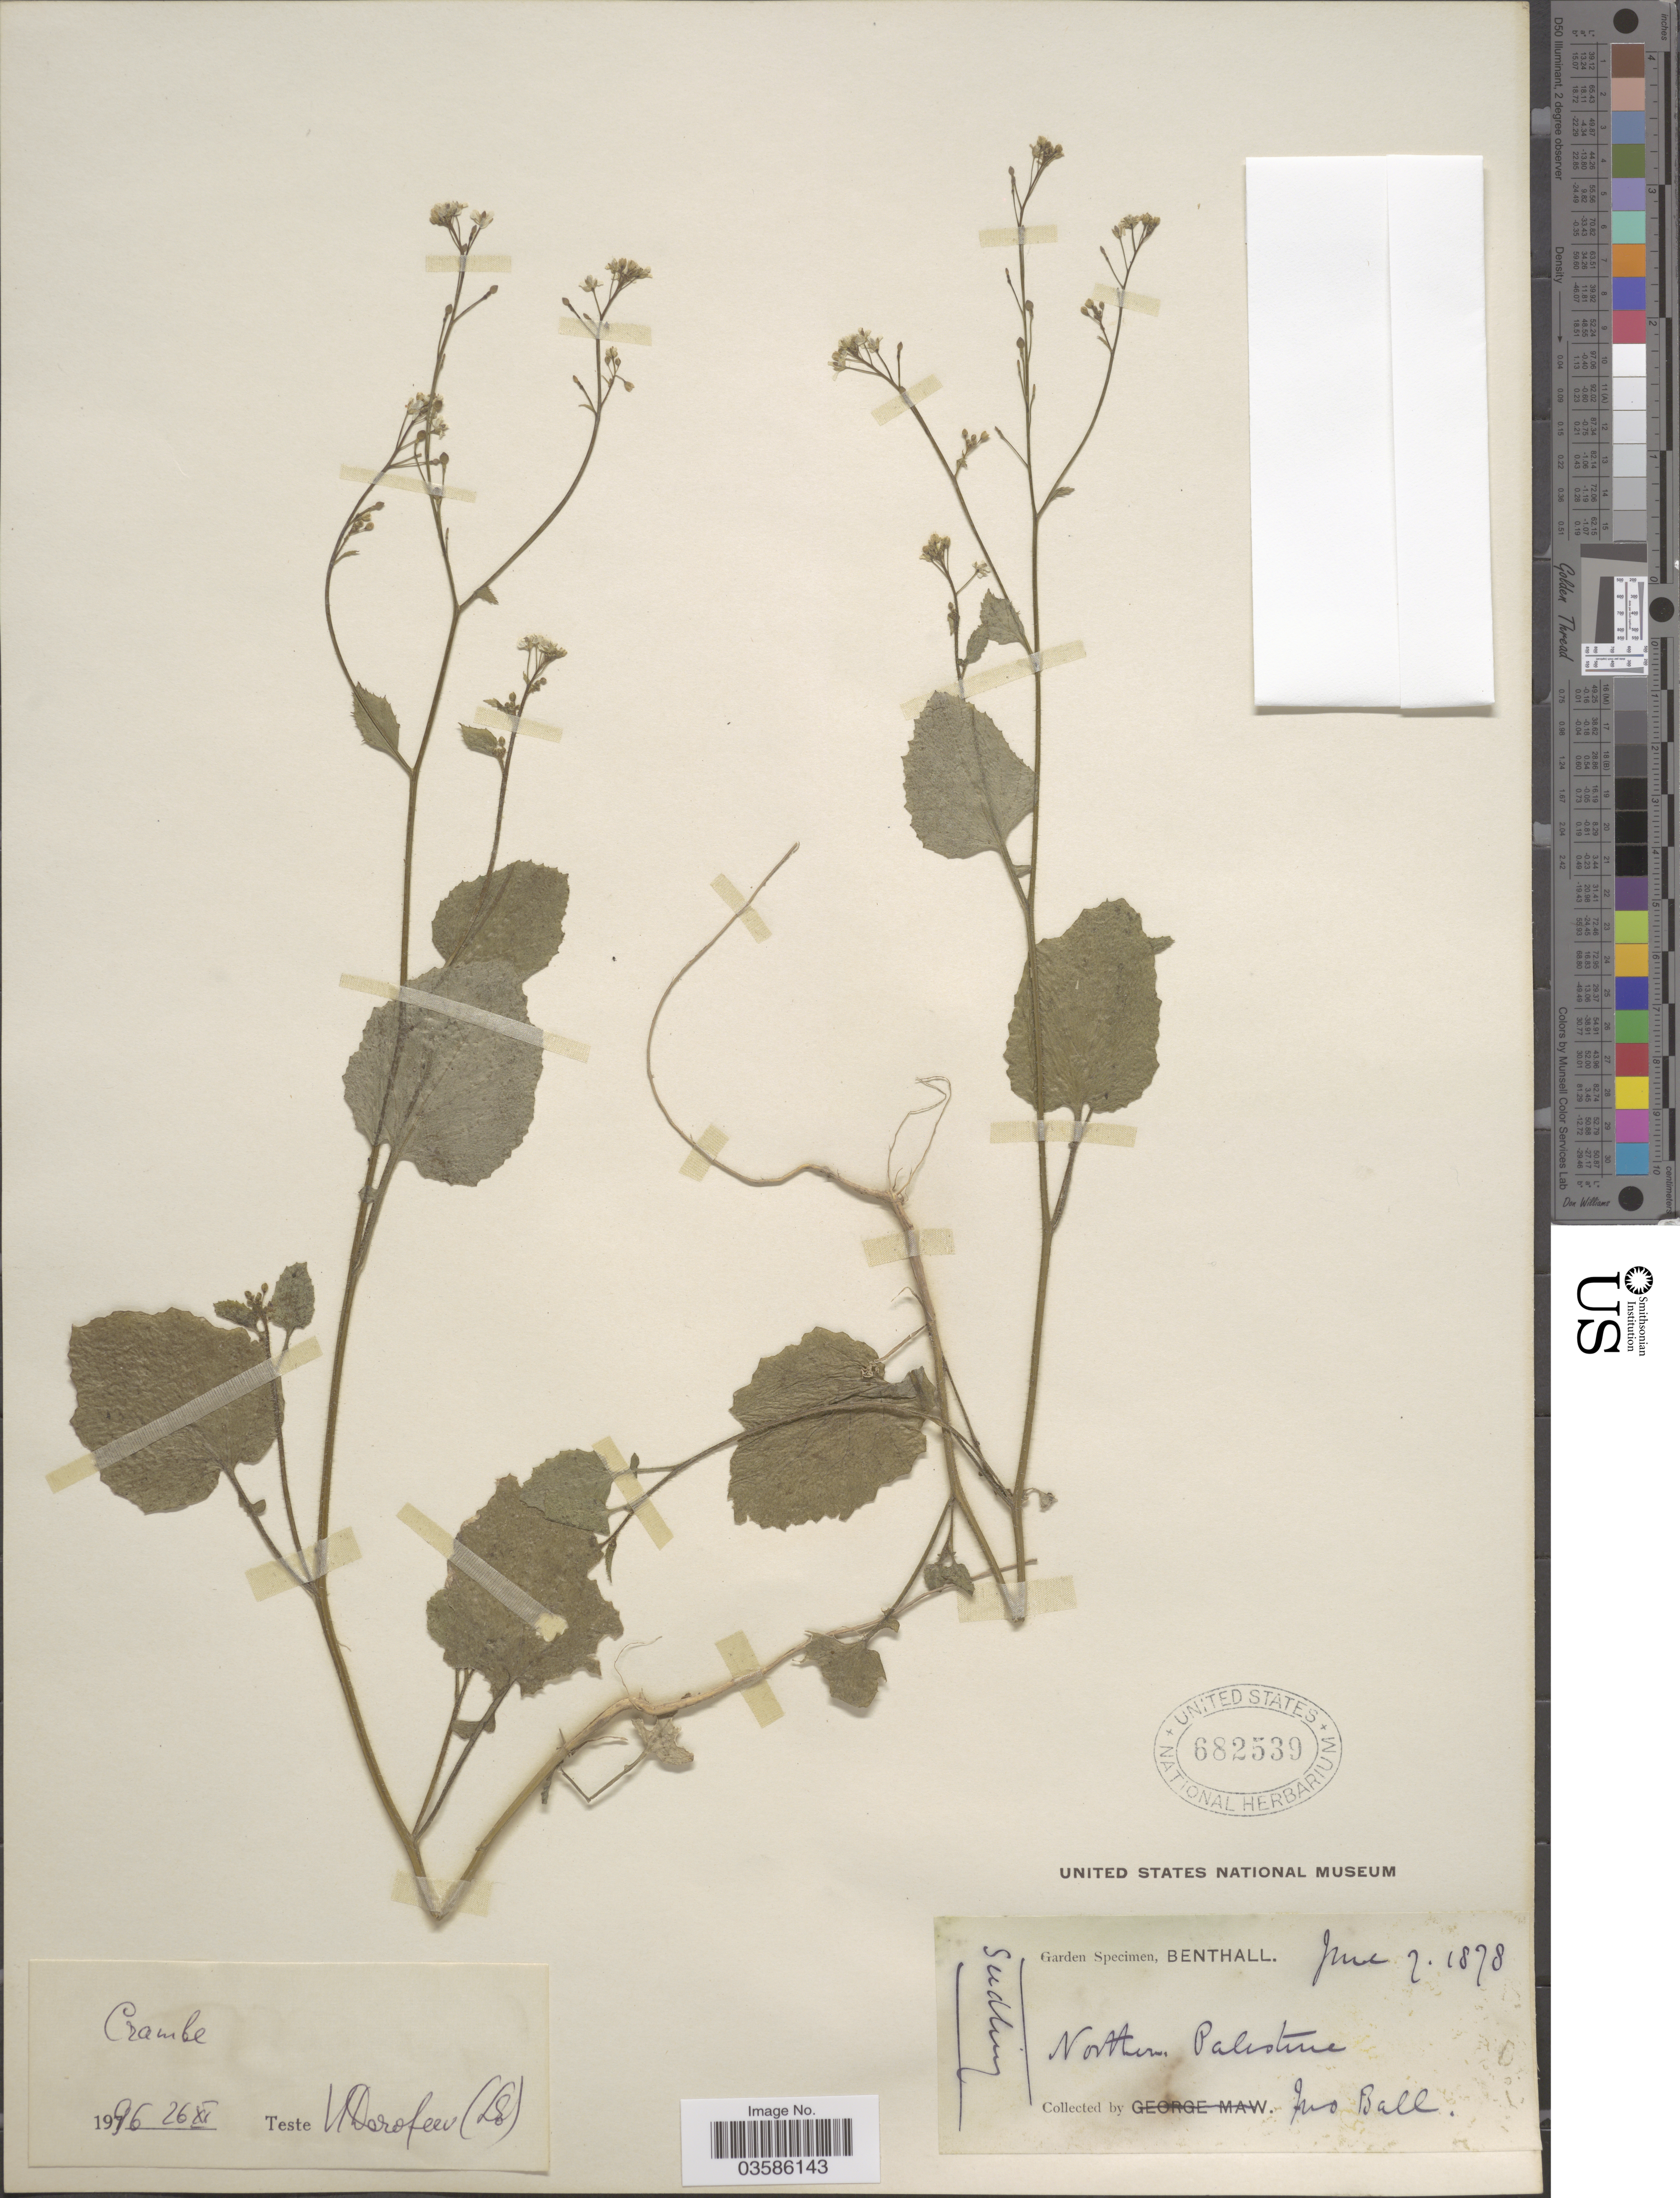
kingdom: Plantae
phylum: Tracheophyta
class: Magnoliopsida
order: Brassicales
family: Brassicaceae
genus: Crambe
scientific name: Crambe hispanica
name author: L.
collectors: J. Ball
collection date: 1878-06-07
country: Israel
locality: Northern Palestine.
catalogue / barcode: US 682539